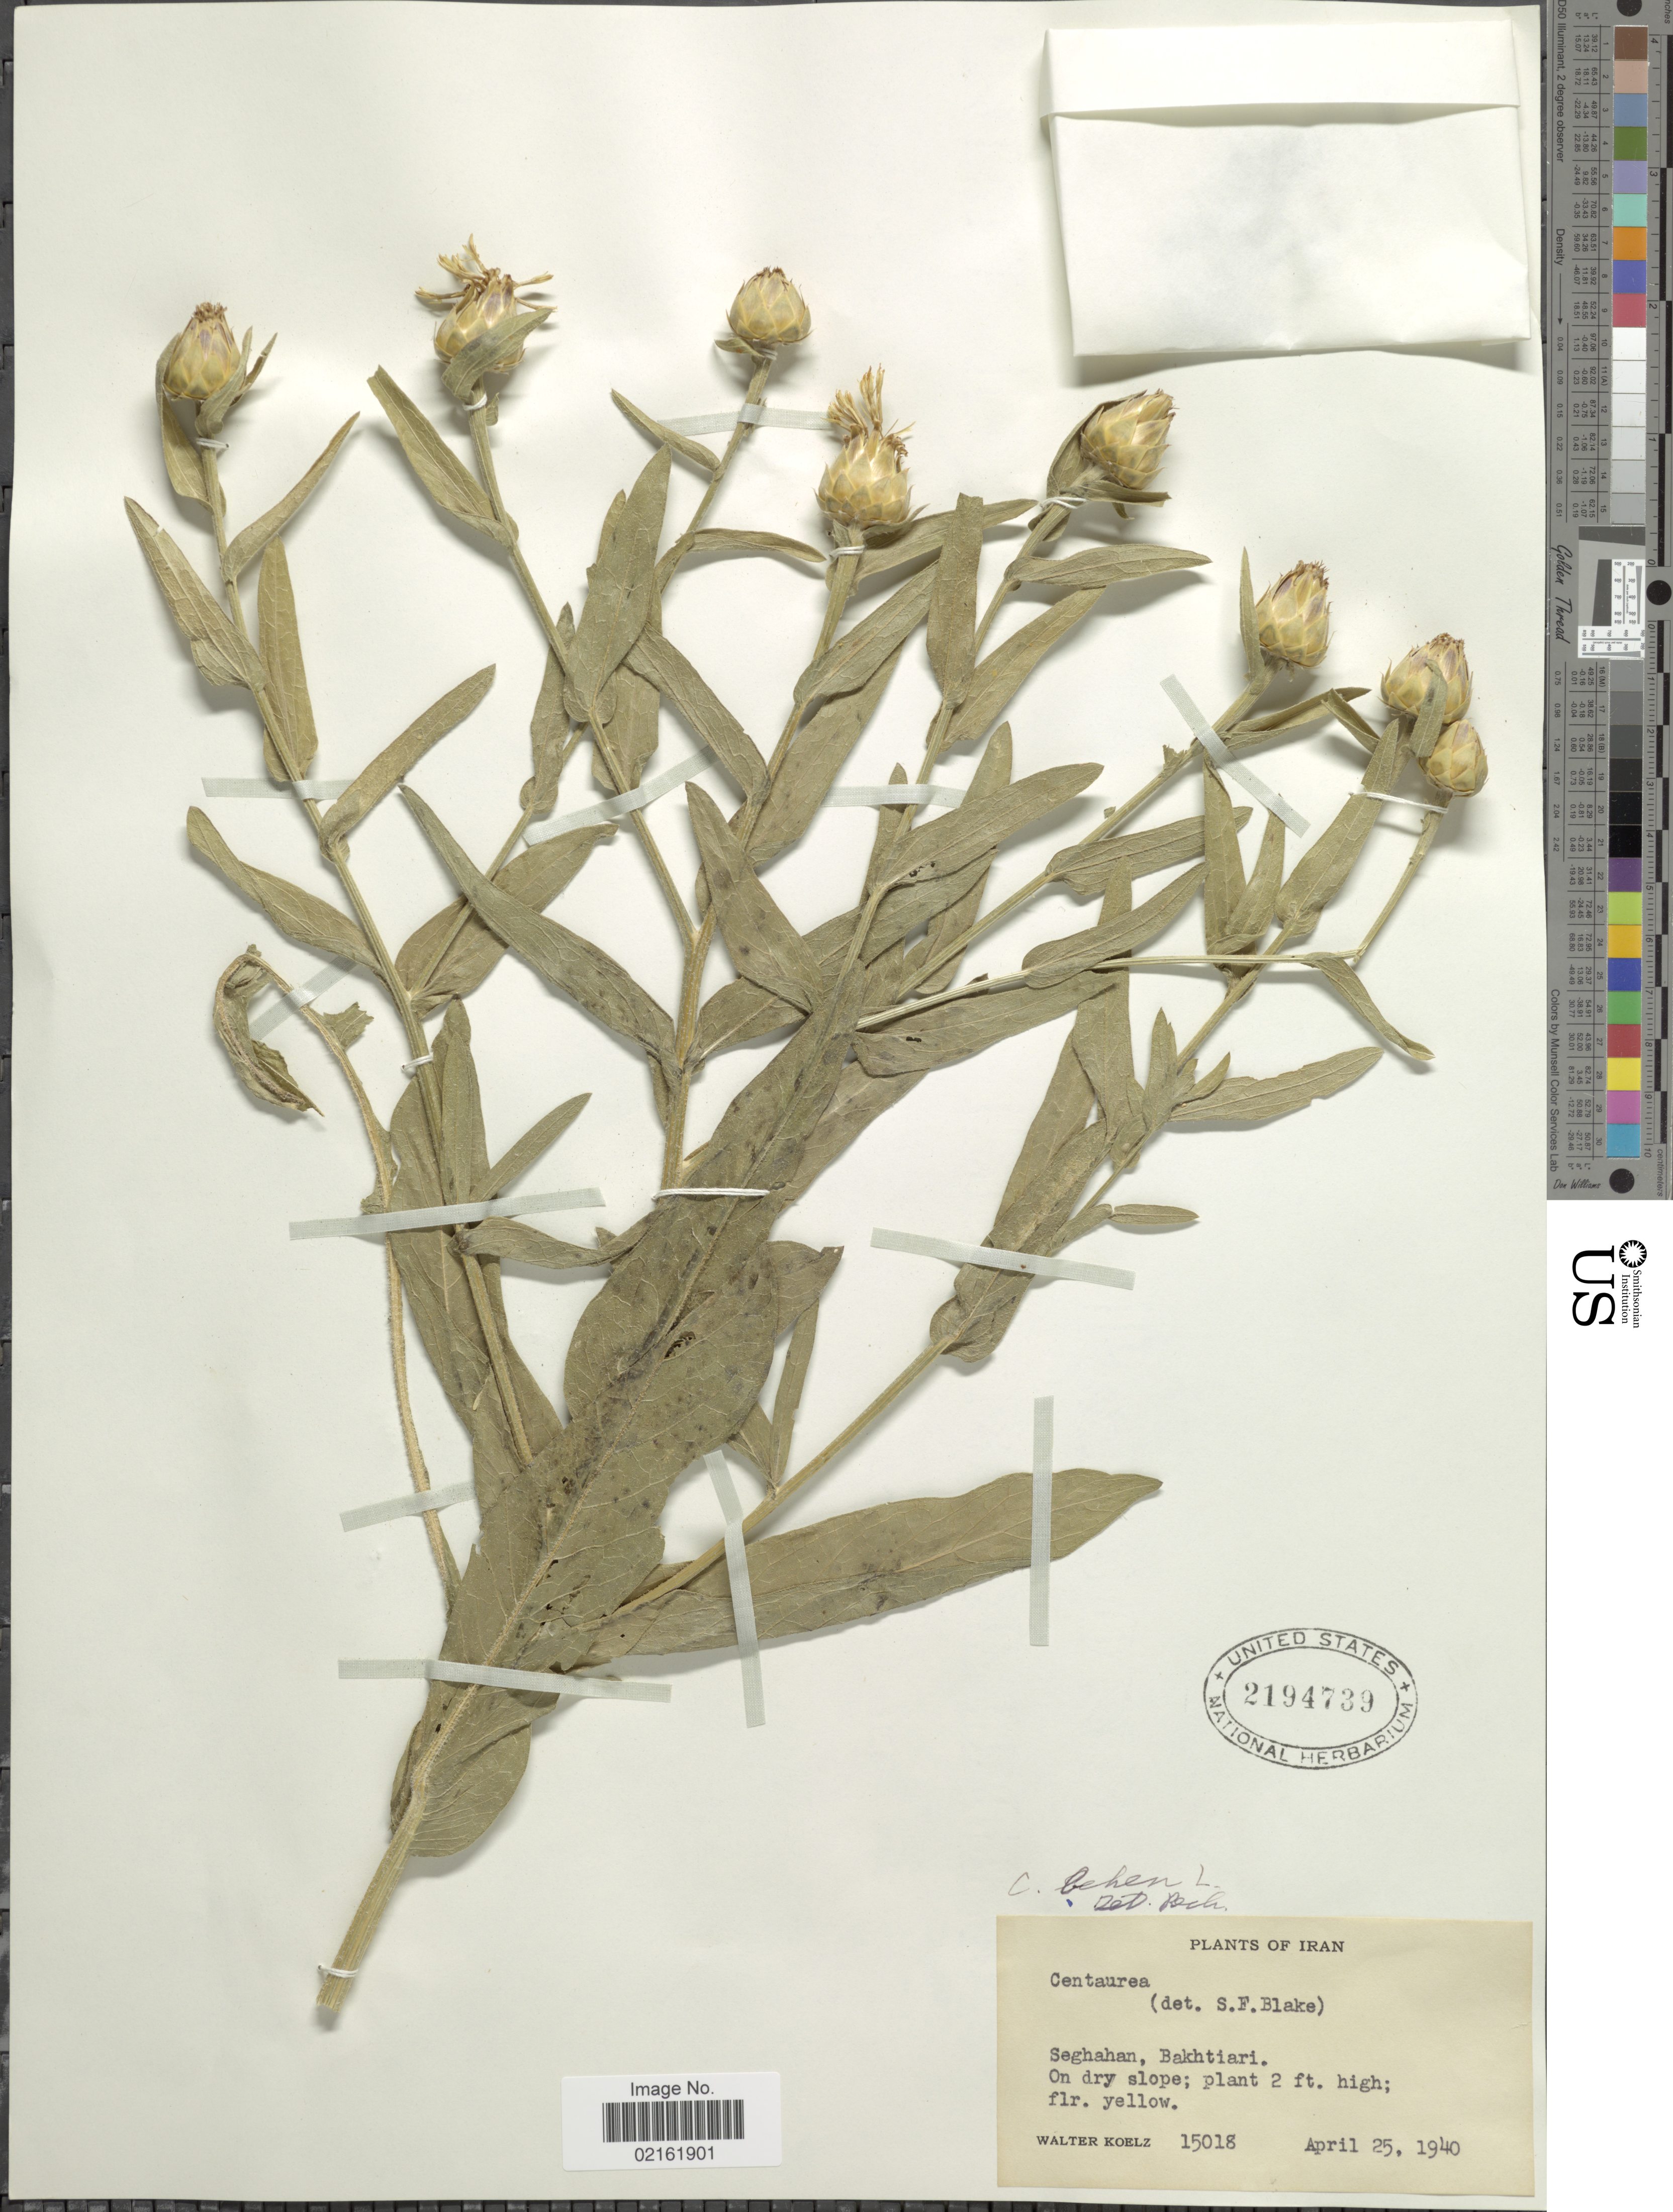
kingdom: Plantae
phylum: Tracheophyta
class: Magnoliopsida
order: Asterales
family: Asteraceae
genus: Centaurea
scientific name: Centaurea behen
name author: L.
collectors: W. N. Koelz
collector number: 15018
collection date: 1940-04-25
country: Iran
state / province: Chahar Mahaal and Bakhtiari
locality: Seghahan, Bakhtiari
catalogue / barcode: US 2194739